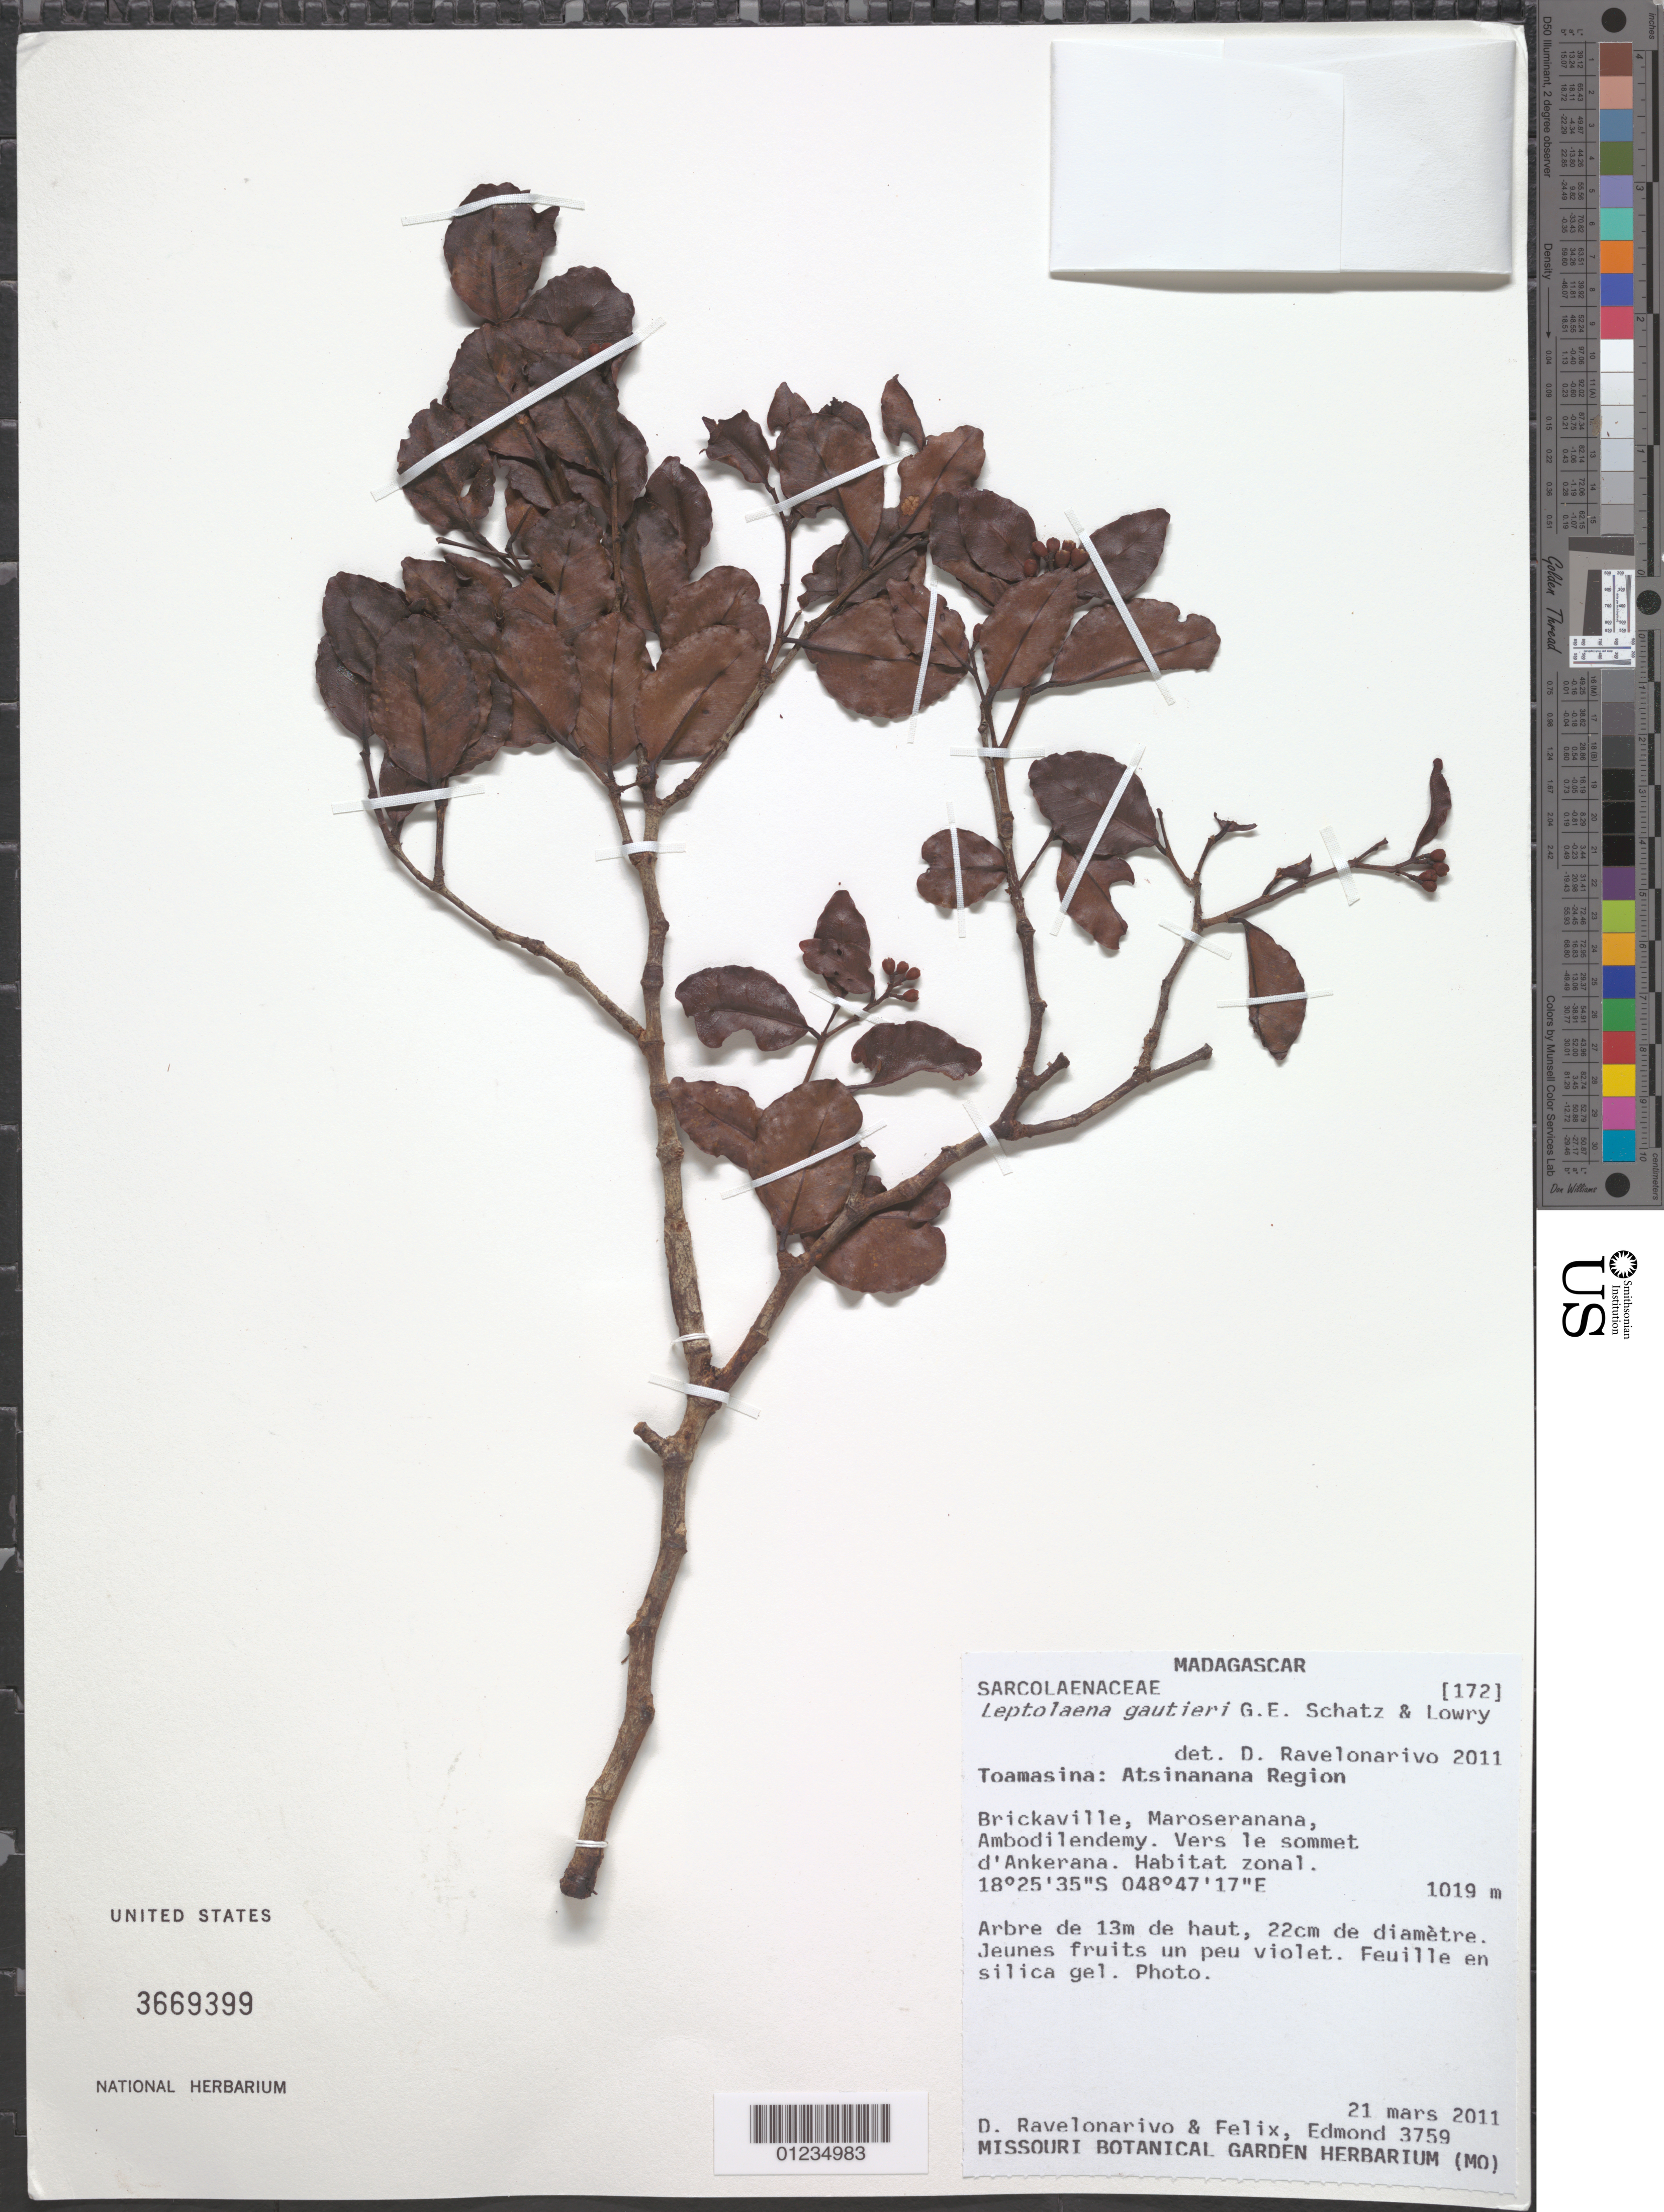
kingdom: Plantae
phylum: Tracheophyta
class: Magnoliopsida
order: Malvales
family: Sarcolaenaceae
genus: Leptolaena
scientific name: Leptolaena gautieri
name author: G.E. Schatz & Lowry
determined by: Ravelonarivo, D.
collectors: D. Ravelonarivo & E. Felix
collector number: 3759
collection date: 2011-03-21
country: Madagascar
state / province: Atsinanana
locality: Atsinanana. Brickaville, Maroseranana, Ambodilendemy. Vers le sommet d'Ankerana.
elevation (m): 1019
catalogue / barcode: US 3669399